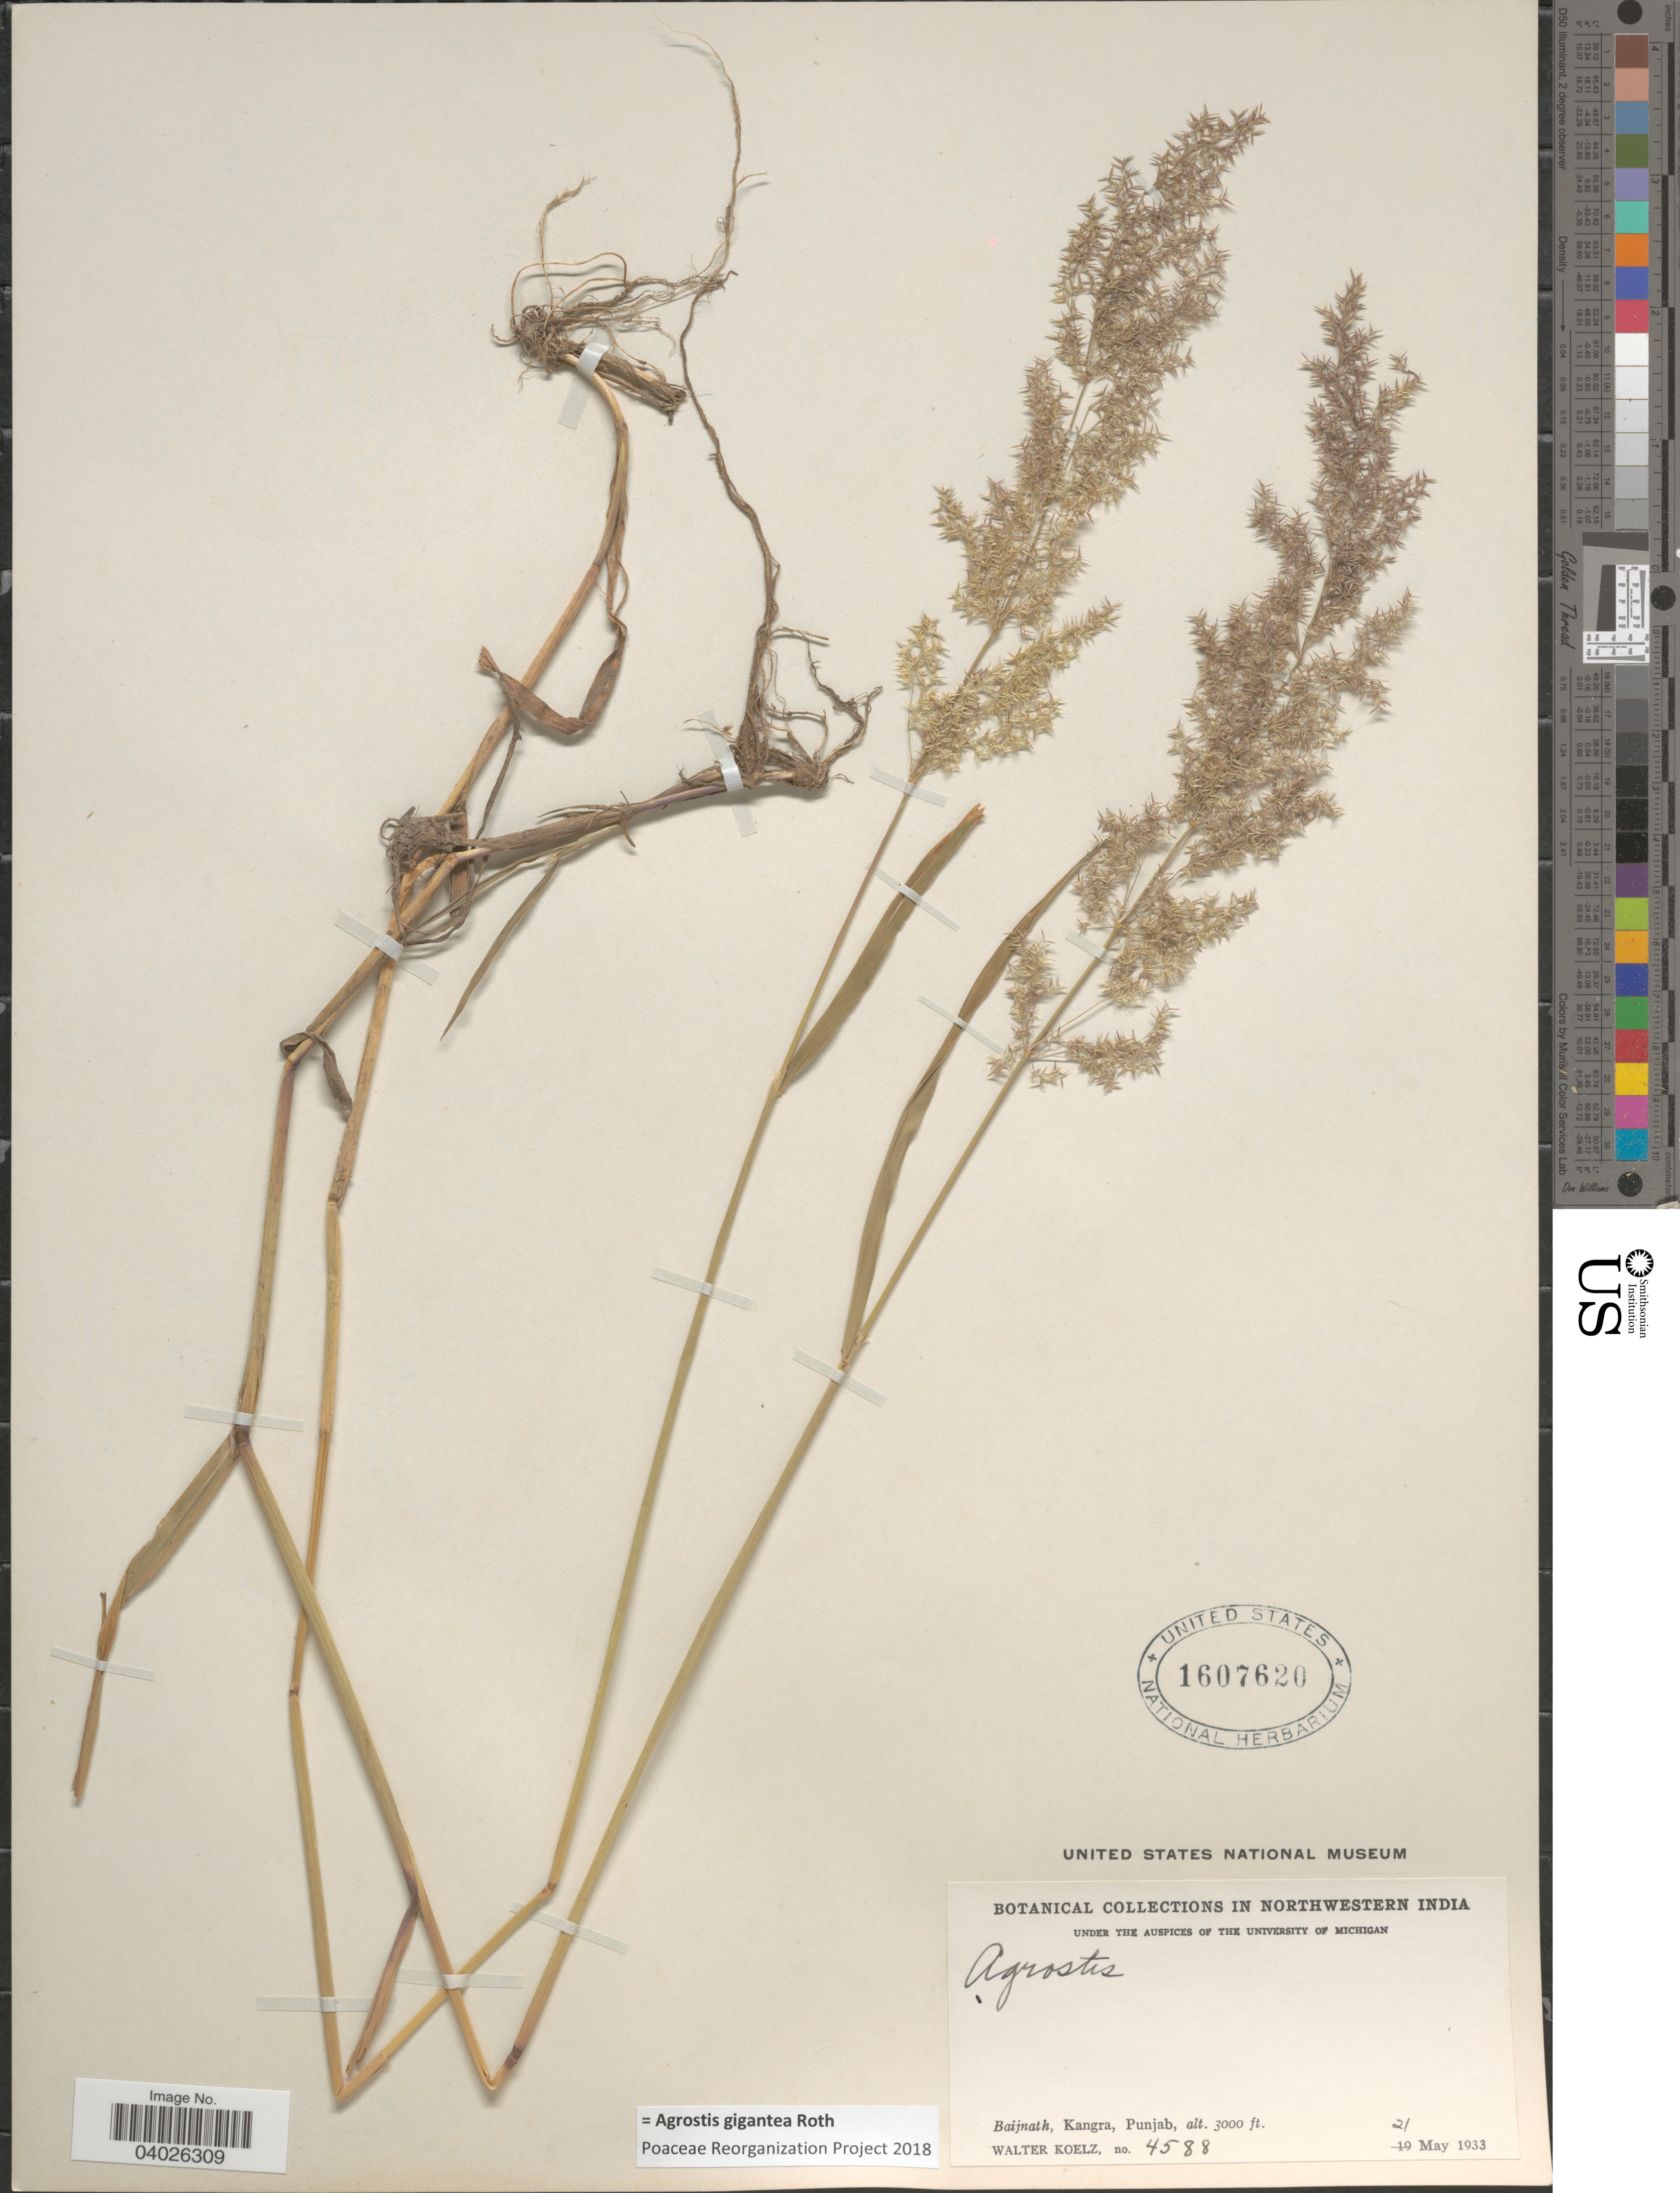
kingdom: Plantae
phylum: Tracheophyta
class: Liliopsida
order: Poales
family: Poaceae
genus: Agrostis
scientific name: Agrostis gigantea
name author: Roth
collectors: W. N. Koelz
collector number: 4588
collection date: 1933-05-21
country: India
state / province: Punjab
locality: In Northwestern India. Baijnath, Kangra.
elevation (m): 914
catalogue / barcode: US 1607620